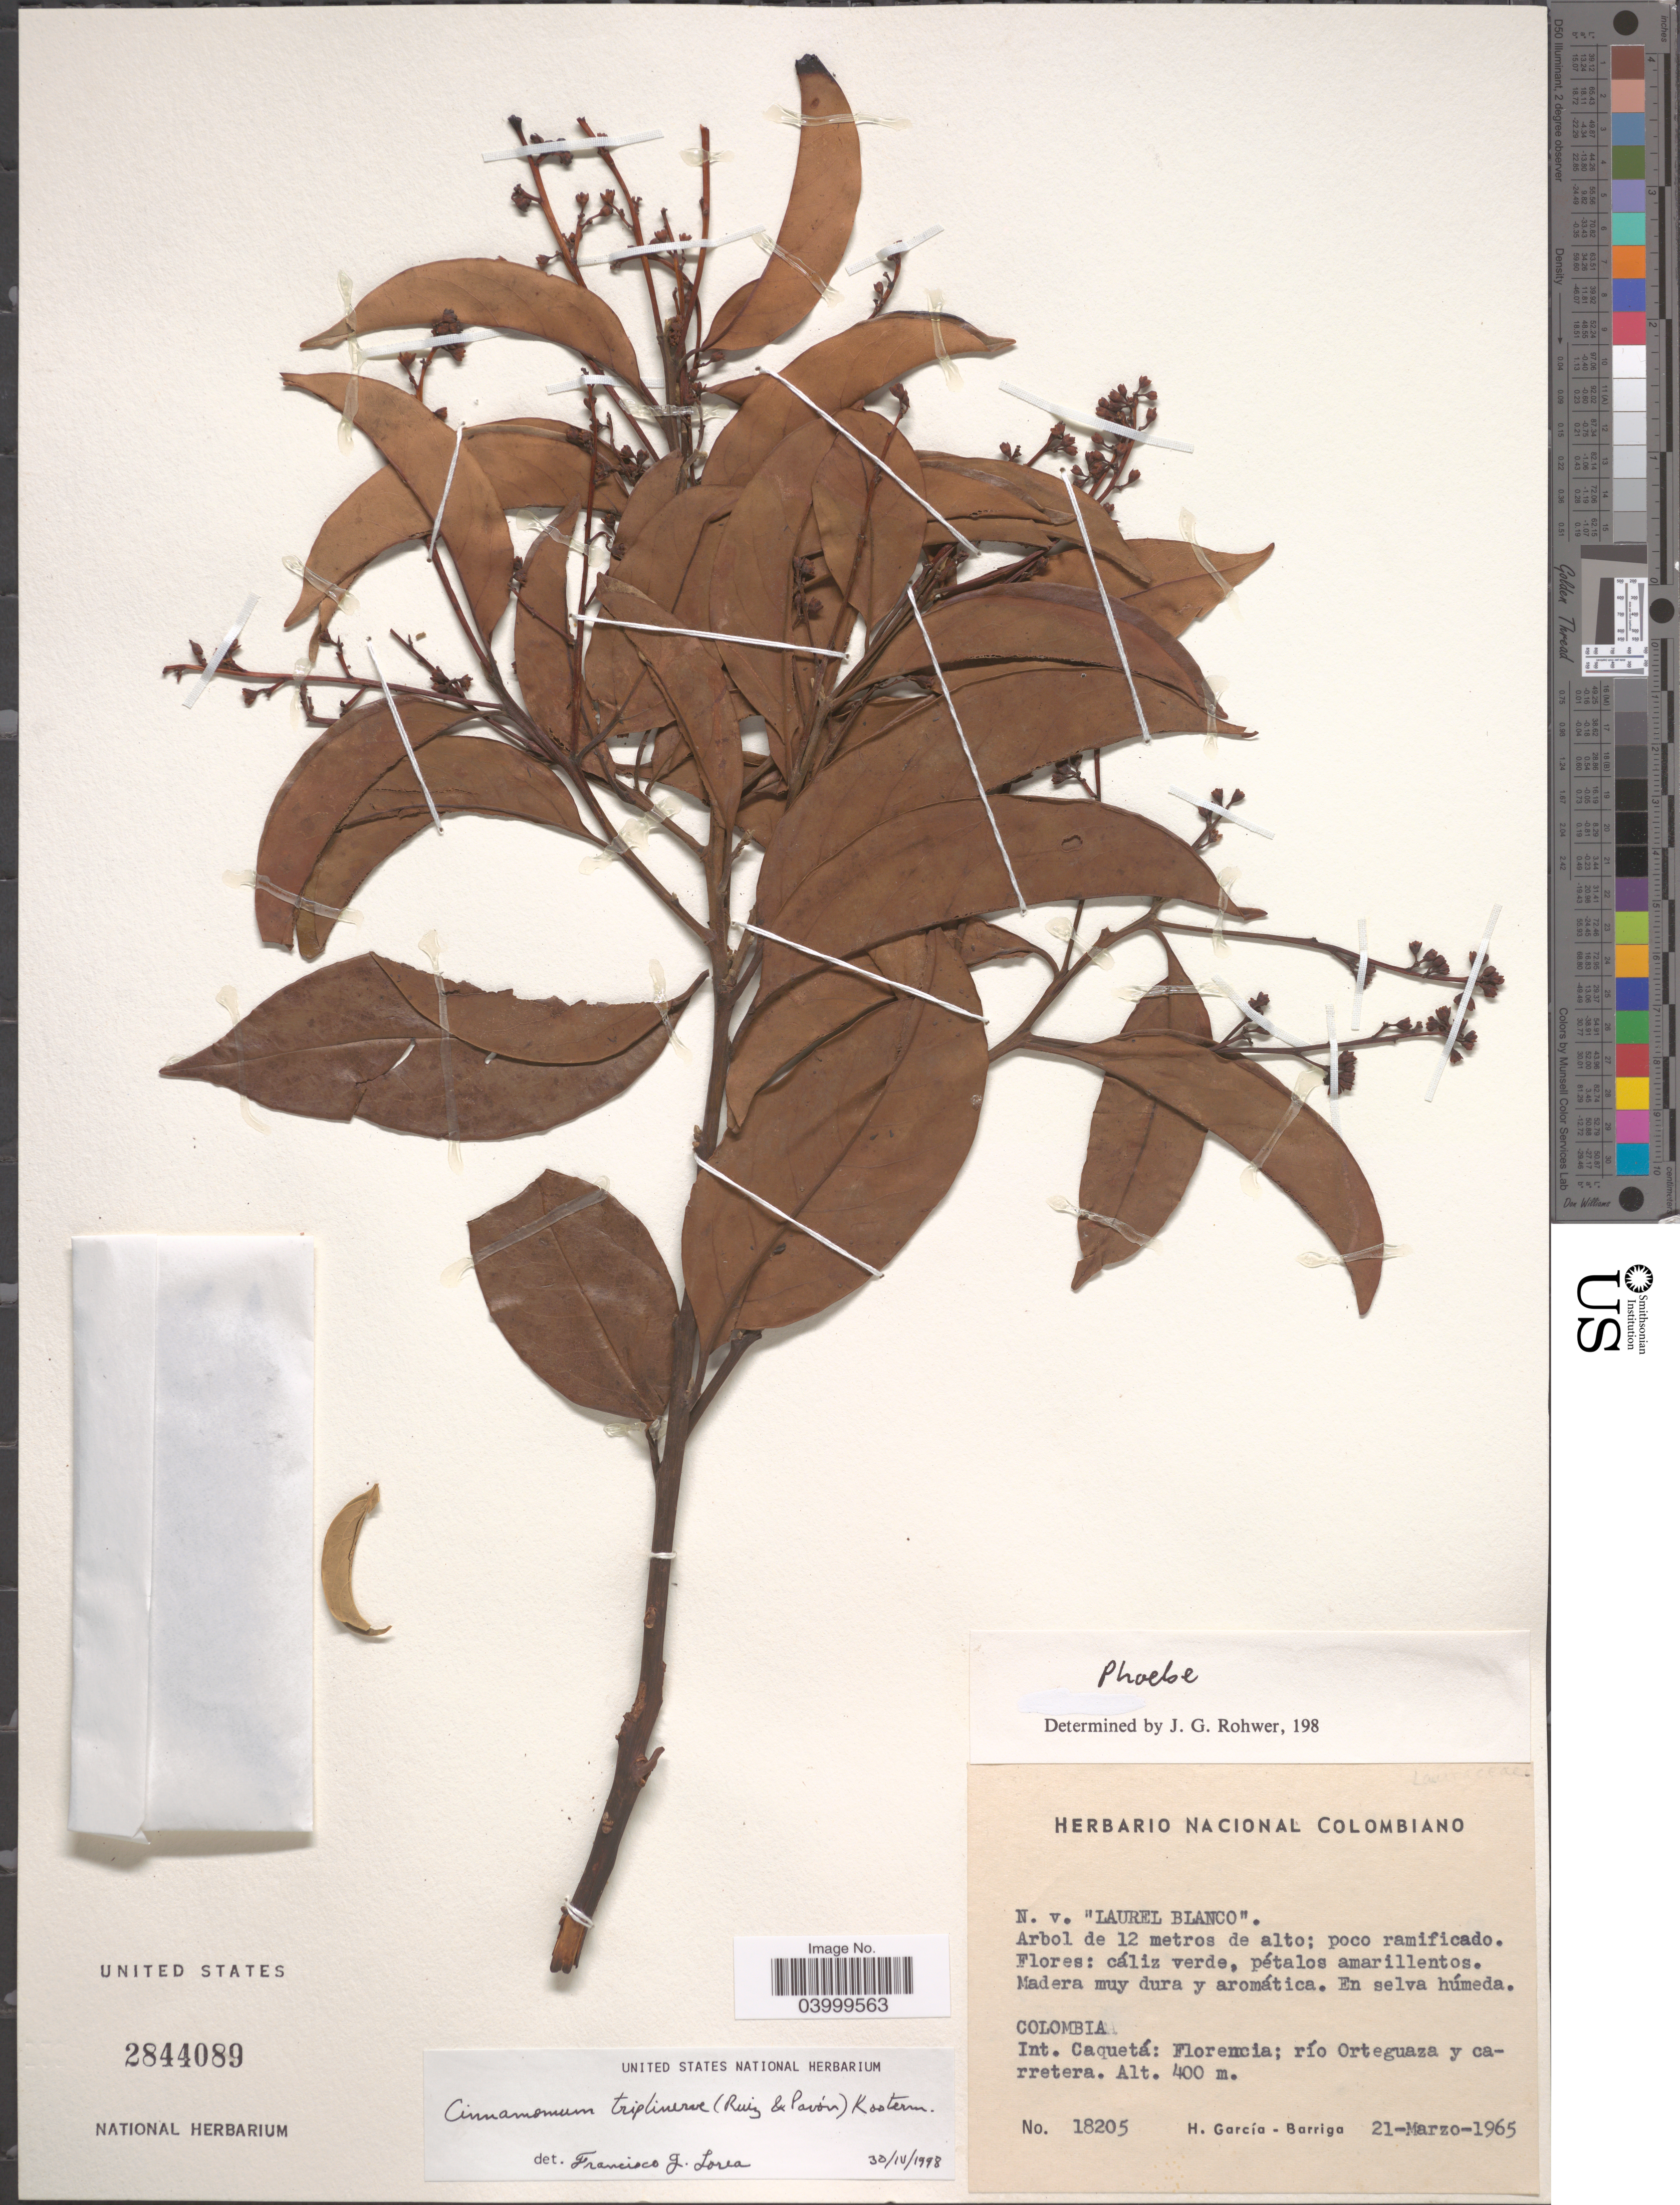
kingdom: Plantae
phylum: Tracheophyta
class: Magnoliopsida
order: Laurales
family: Lauraceae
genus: Cinnamomum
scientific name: Cinnamomum triplinerve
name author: (Ruiz & Pav.) Kosterm.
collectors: H. García Barriga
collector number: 18205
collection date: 1965-03-21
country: Colombia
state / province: Caquetá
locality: Int. Caquetá: Florencia: río Orteguaza y carretera.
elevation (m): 400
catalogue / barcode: US 2844089